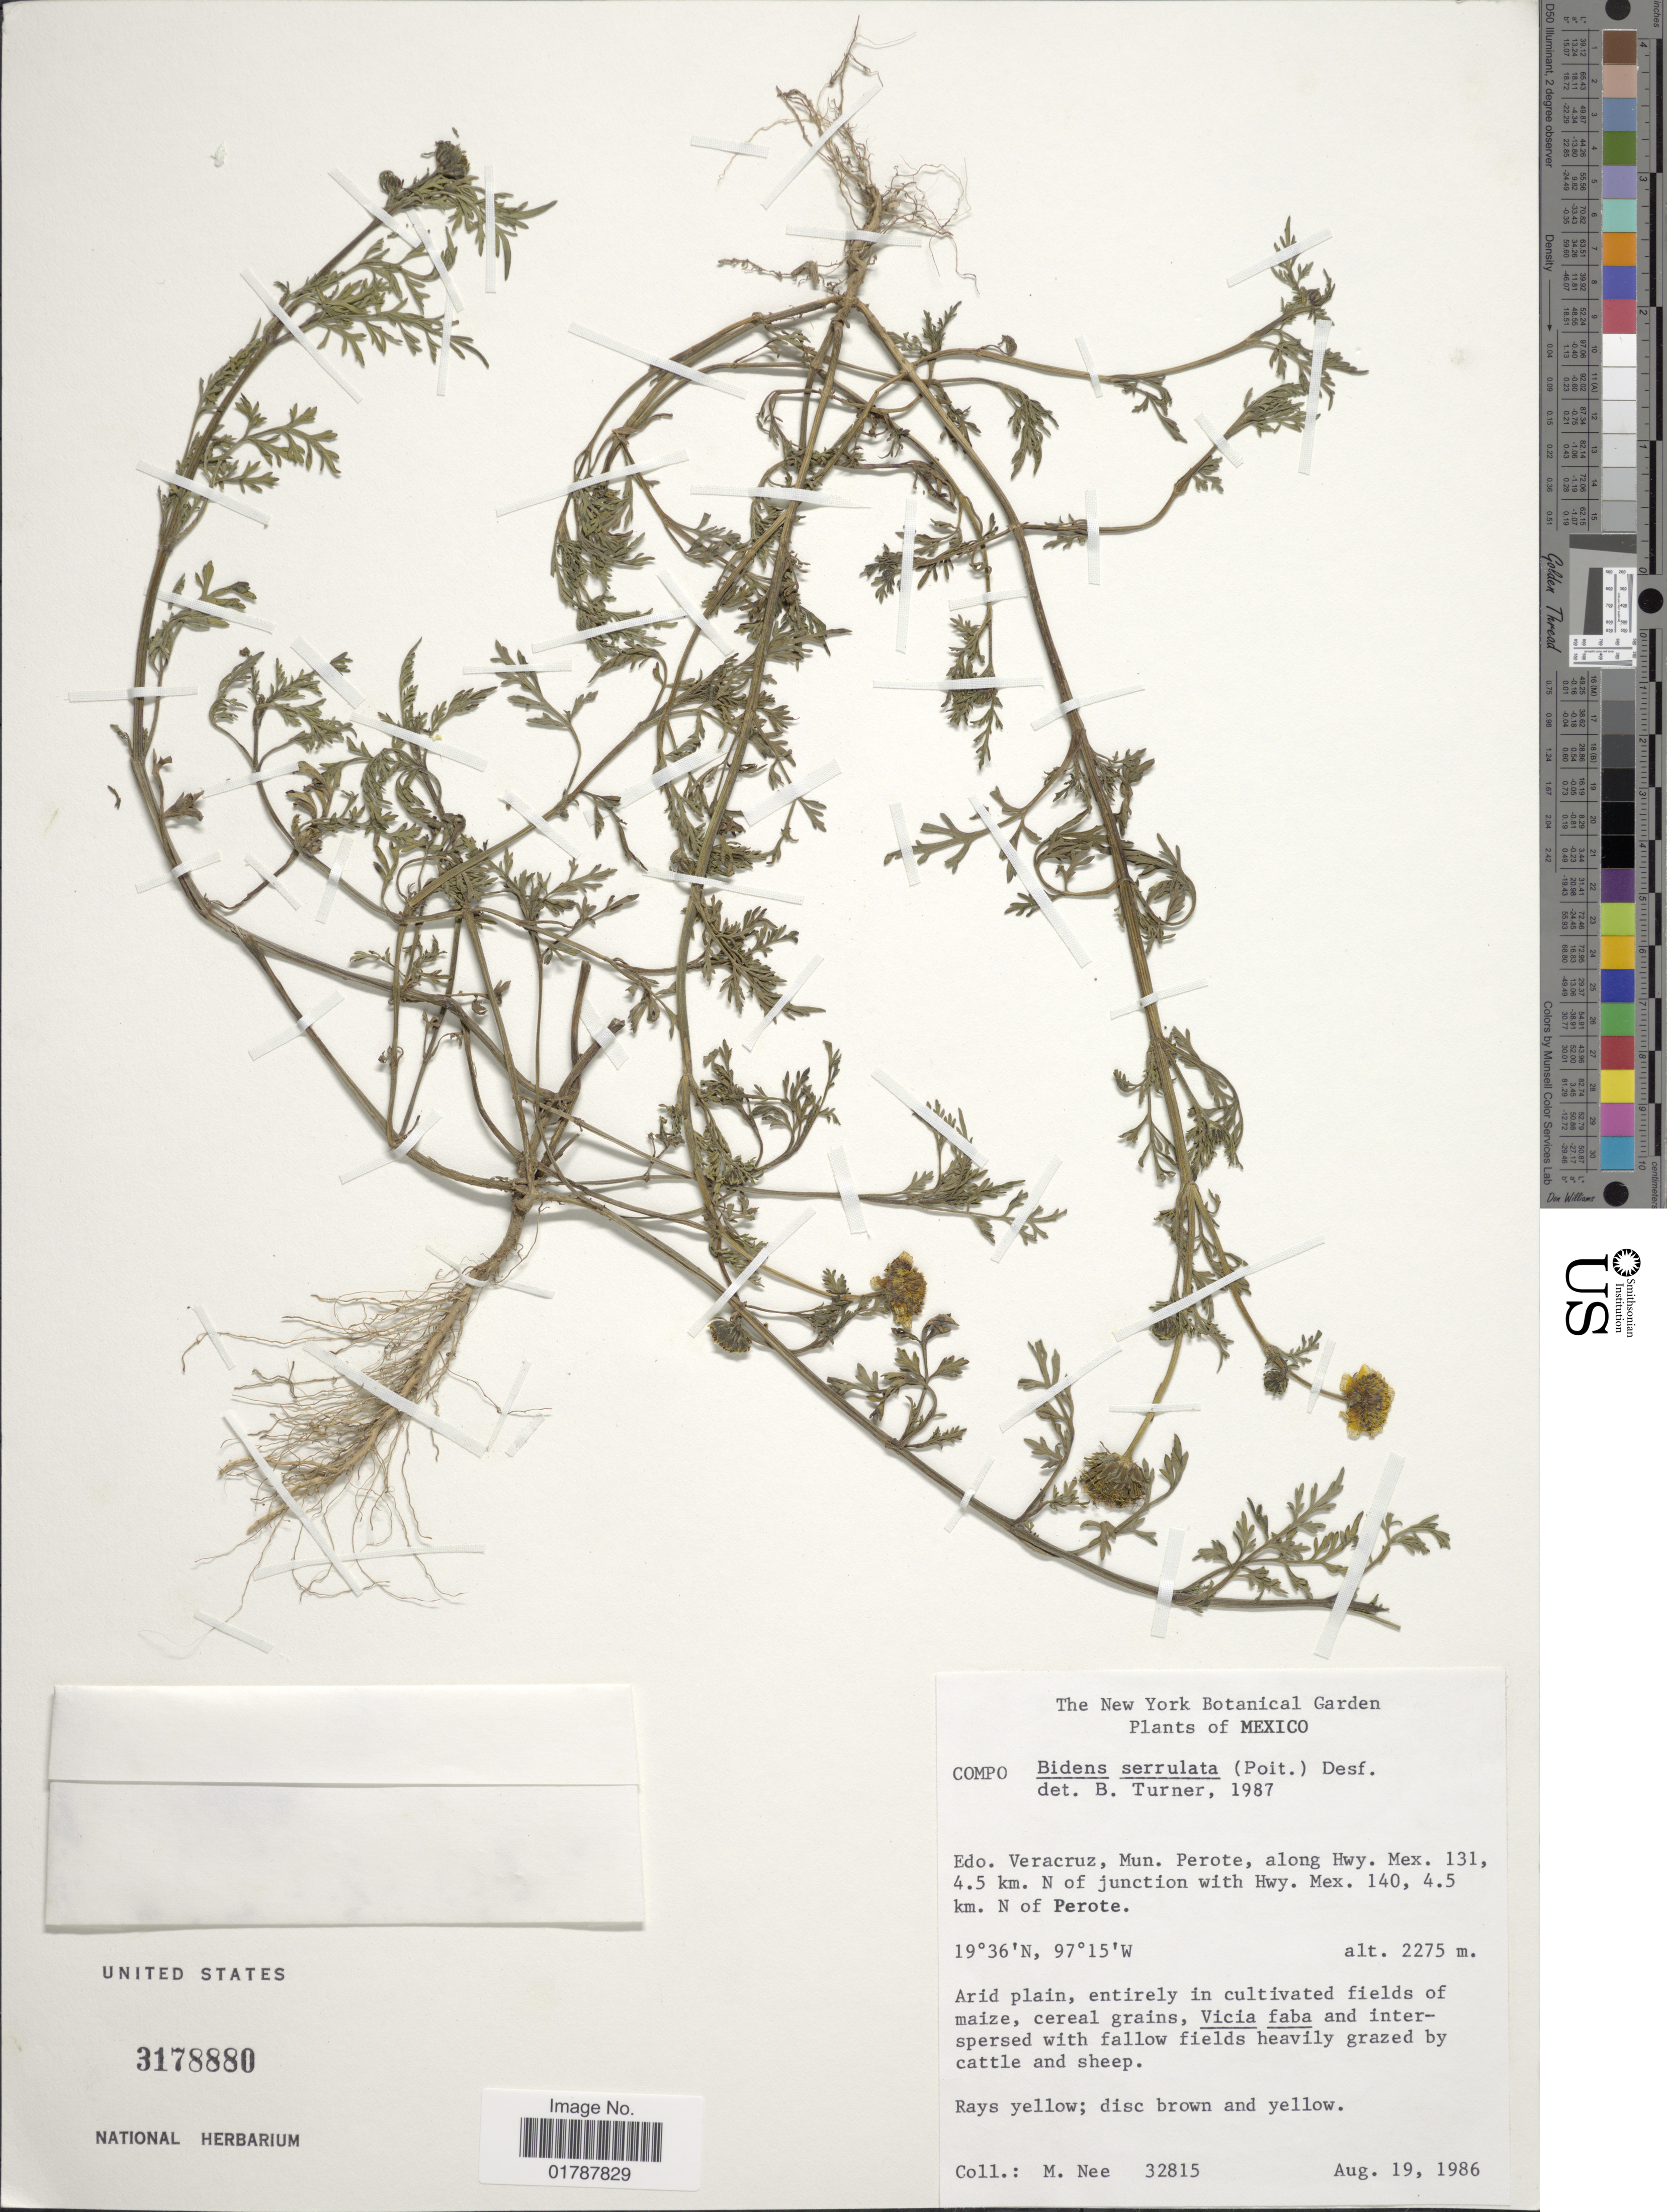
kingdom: Plantae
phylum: Tracheophyta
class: Magnoliopsida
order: Asterales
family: Asteraceae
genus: Bidens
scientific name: Bidens serrulata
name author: (Poir.) Desf.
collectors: M. Nee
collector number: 32815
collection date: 1986-08-19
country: Mexico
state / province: Veracruz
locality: Edo. Veracruz, Mun. Perote, along Hwy. Mex., 131, 4.5 km. N of junction with Hwy. Mex. 140, 4.5 km. N of Perote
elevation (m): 2275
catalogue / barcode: US 3178880